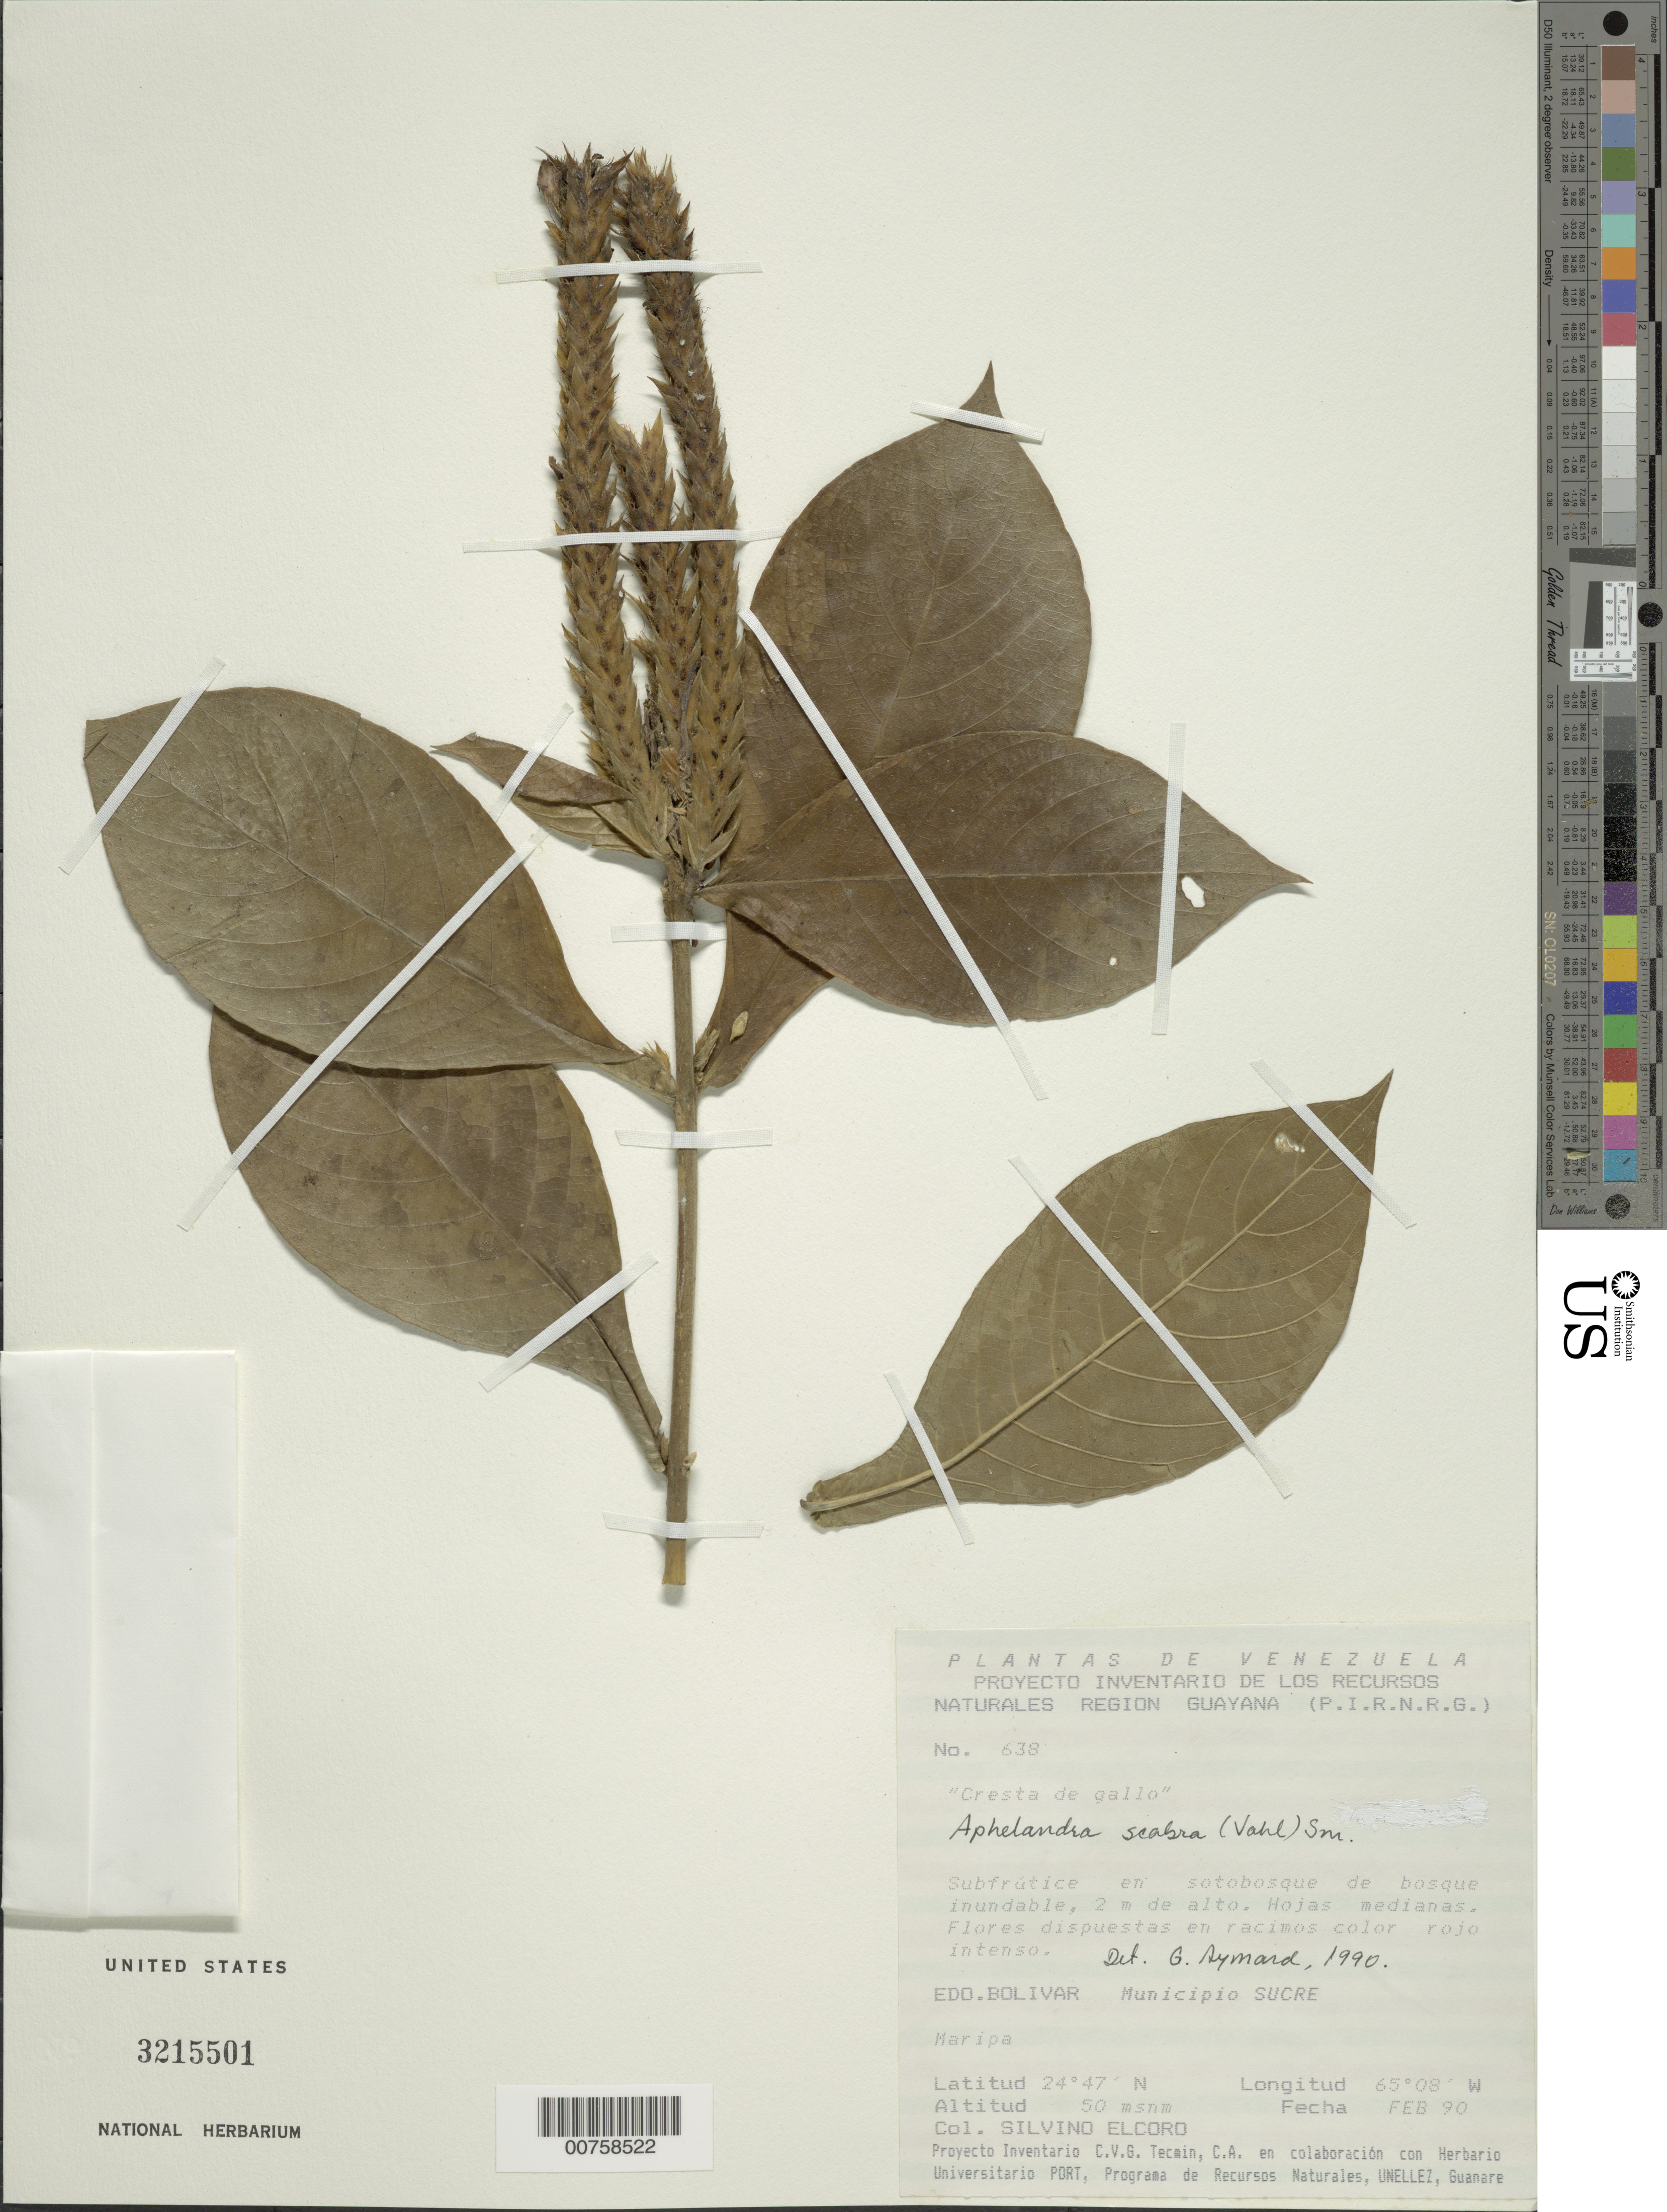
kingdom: Plantae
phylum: Tracheophyta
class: Magnoliopsida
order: Lamiales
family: Acanthaceae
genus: Aphelandra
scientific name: Aphelandra scabra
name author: (Vahl) Sm.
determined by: Aymard C., G. A., (PORT), Univ. Nac. Exp. de los Llanos Ezequiel Zamora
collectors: S. Elcoro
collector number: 638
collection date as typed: Feb-90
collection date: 1990-02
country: Venezuela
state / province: Bolívar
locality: Mun. Sucre, Maripa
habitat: Sotobosque de bosque inundable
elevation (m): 50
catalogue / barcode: US 3215501